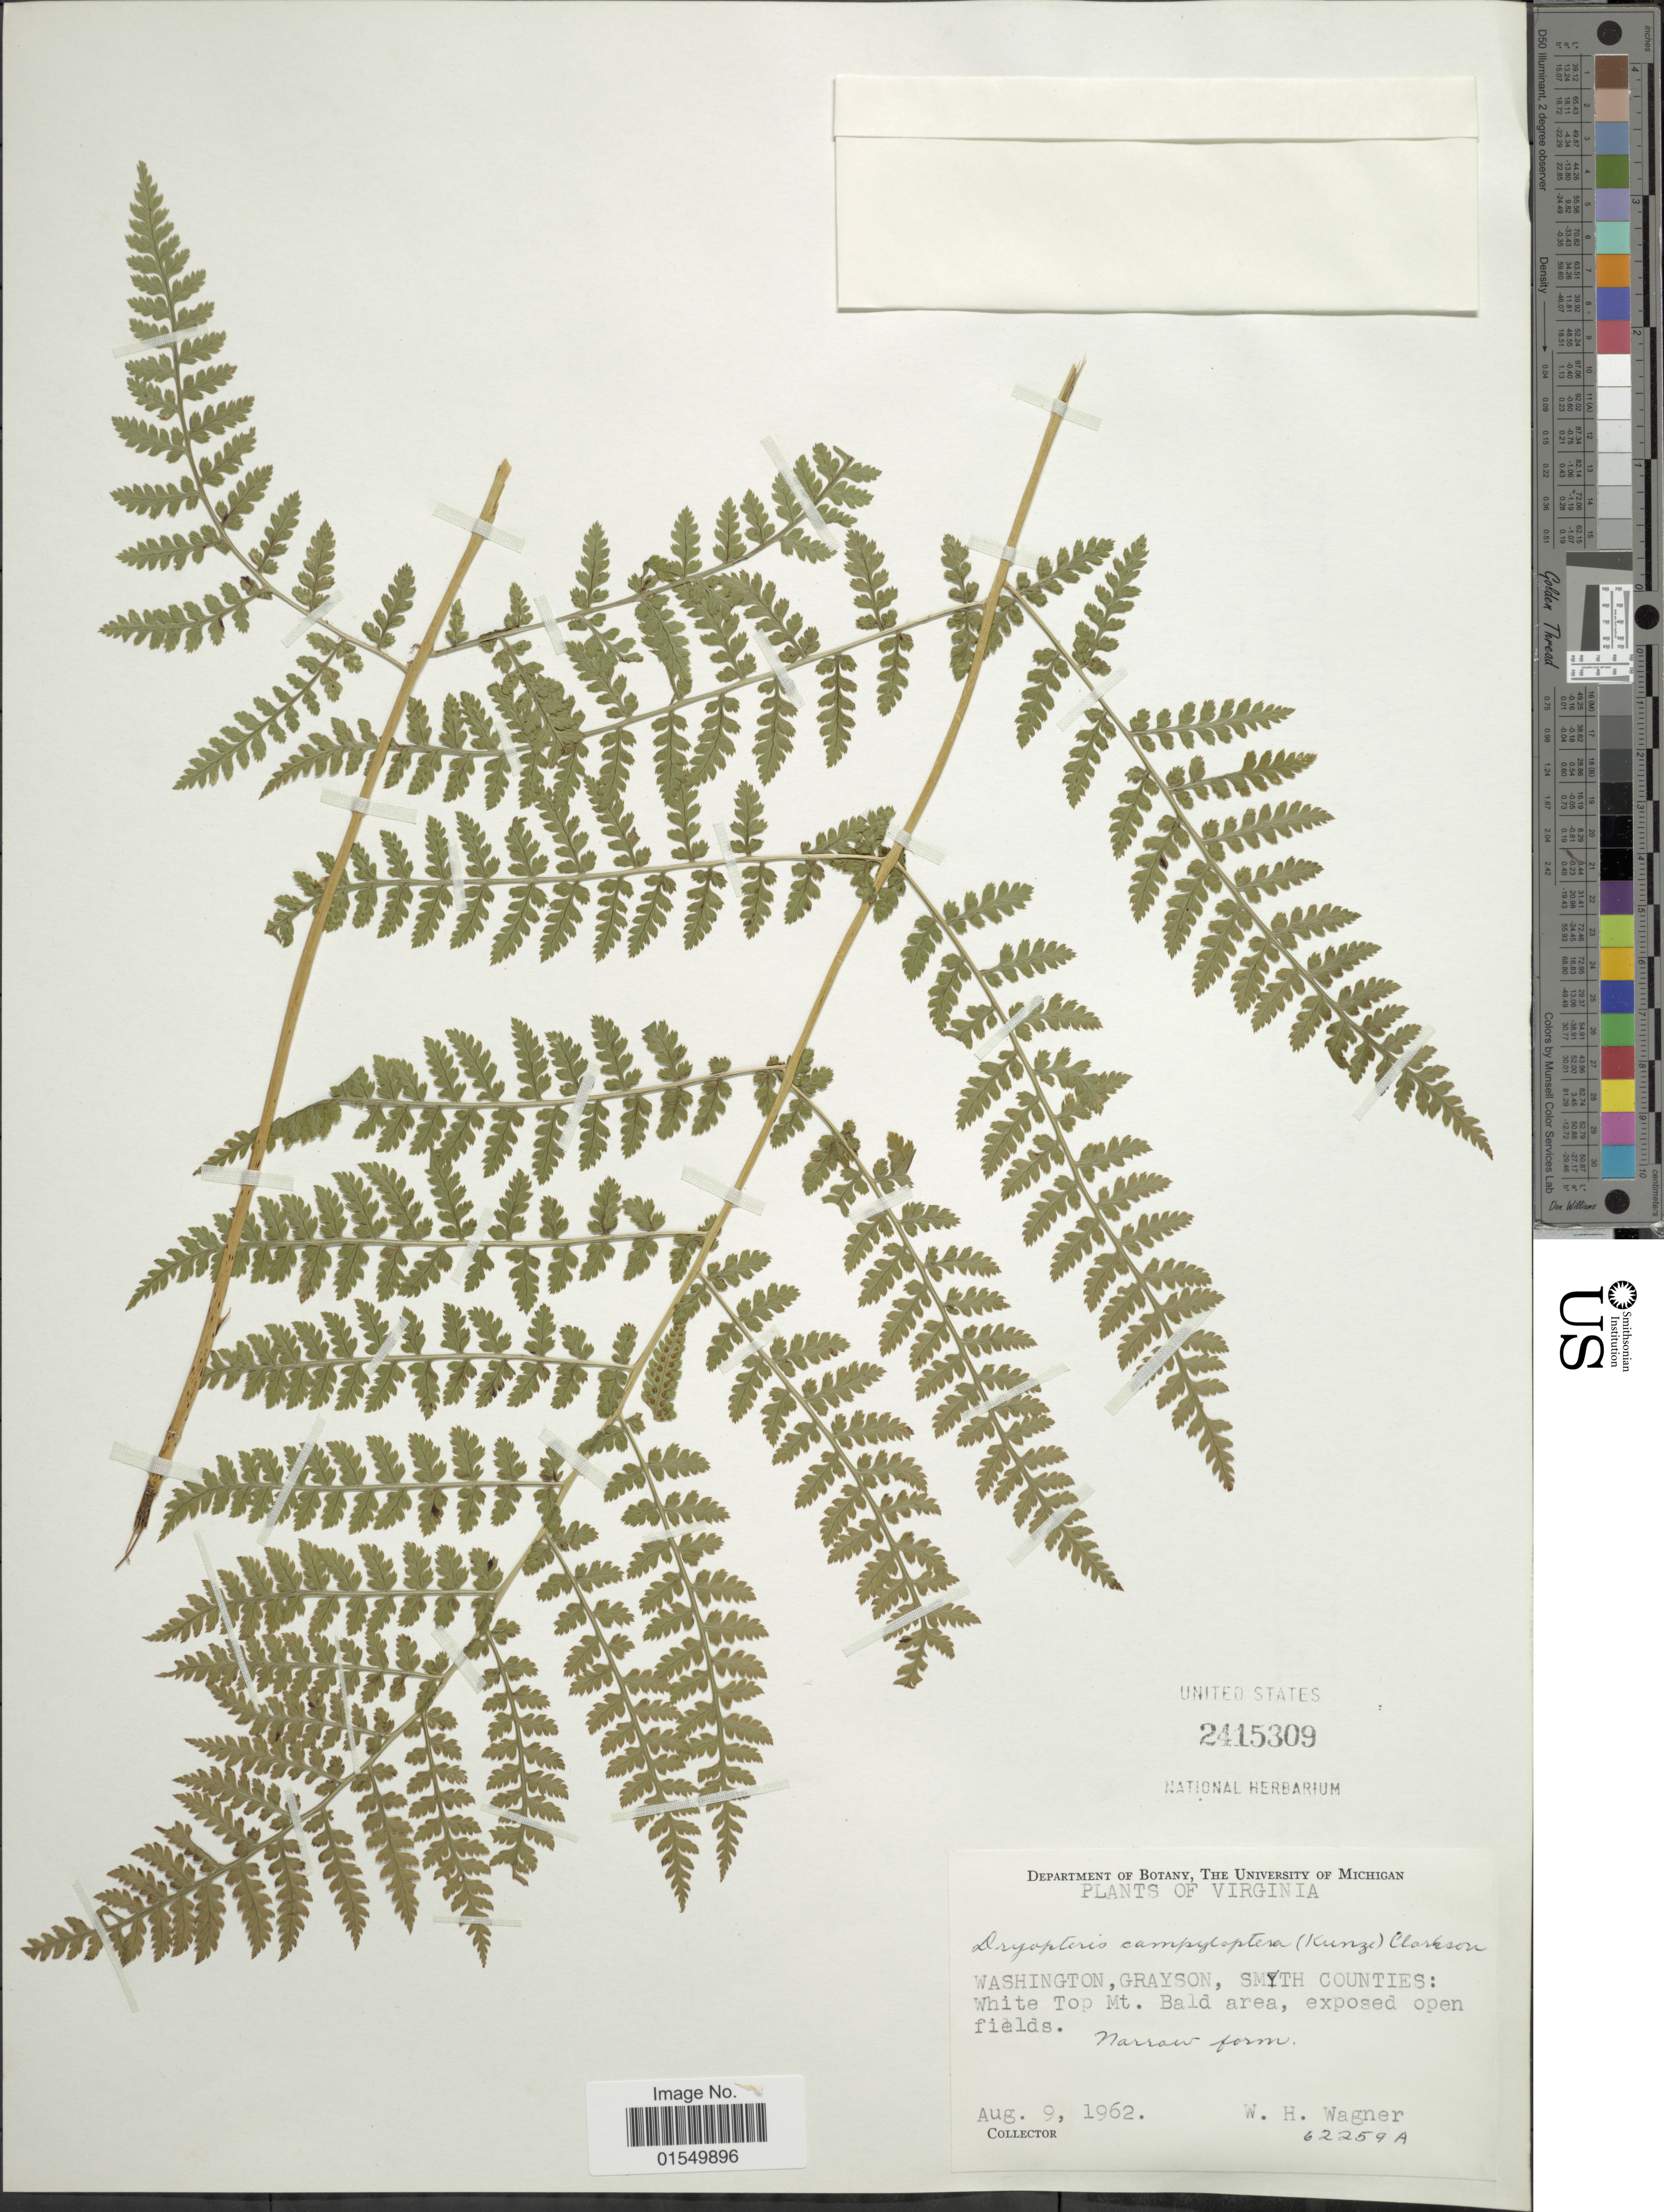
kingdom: Plantae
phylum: Tracheophyta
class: Polypodiopsida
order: Polypodiales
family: Dryopteridaceae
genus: Dryopteris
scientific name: Dryopteris campyloptera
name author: Clarkson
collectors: W. H. Wagner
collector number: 62259A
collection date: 1962-08-09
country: United States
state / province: Virginia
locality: Washington, Grayson, Smyth Counties: White Top Mt., Bald area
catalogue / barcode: US 2415309